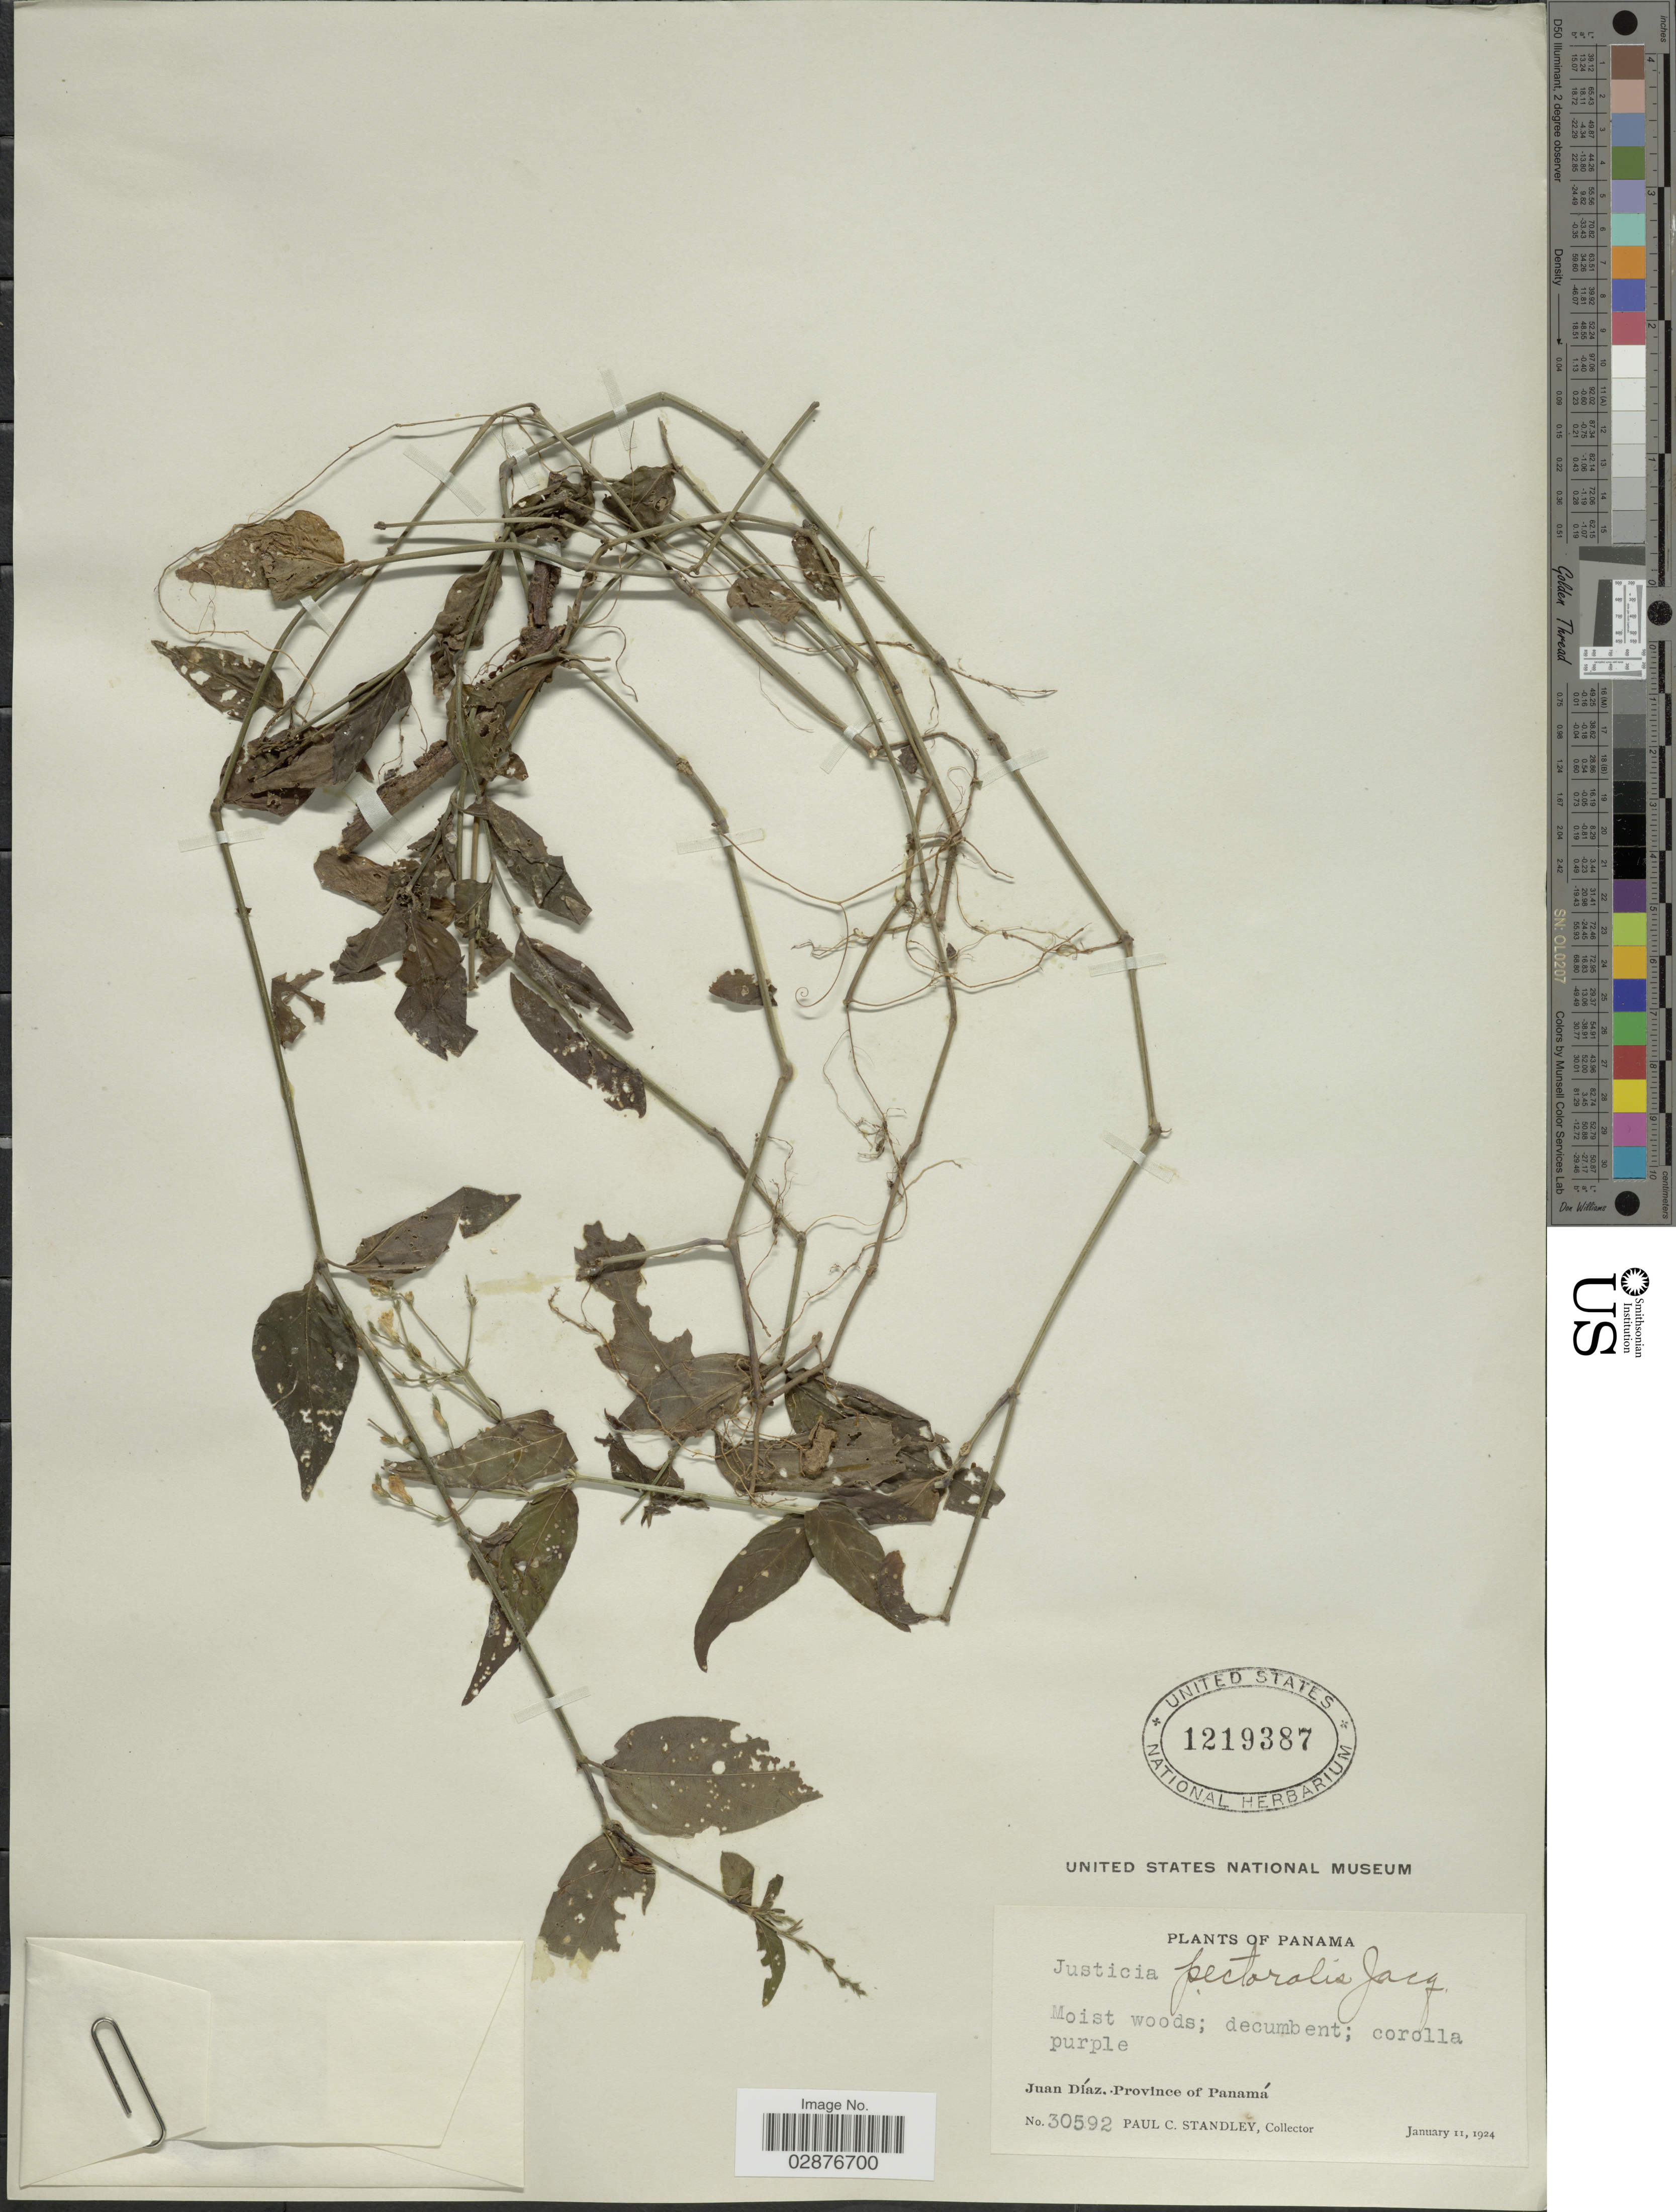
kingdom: Plantae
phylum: Tracheophyta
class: Magnoliopsida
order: Lamiales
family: Acanthaceae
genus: Justicia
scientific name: Justicia pectoralis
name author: Jacq.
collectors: P. C. Standley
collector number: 30592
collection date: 1924-01-11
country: Panama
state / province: Panamá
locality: Juan Díaz.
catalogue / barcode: US 1219387